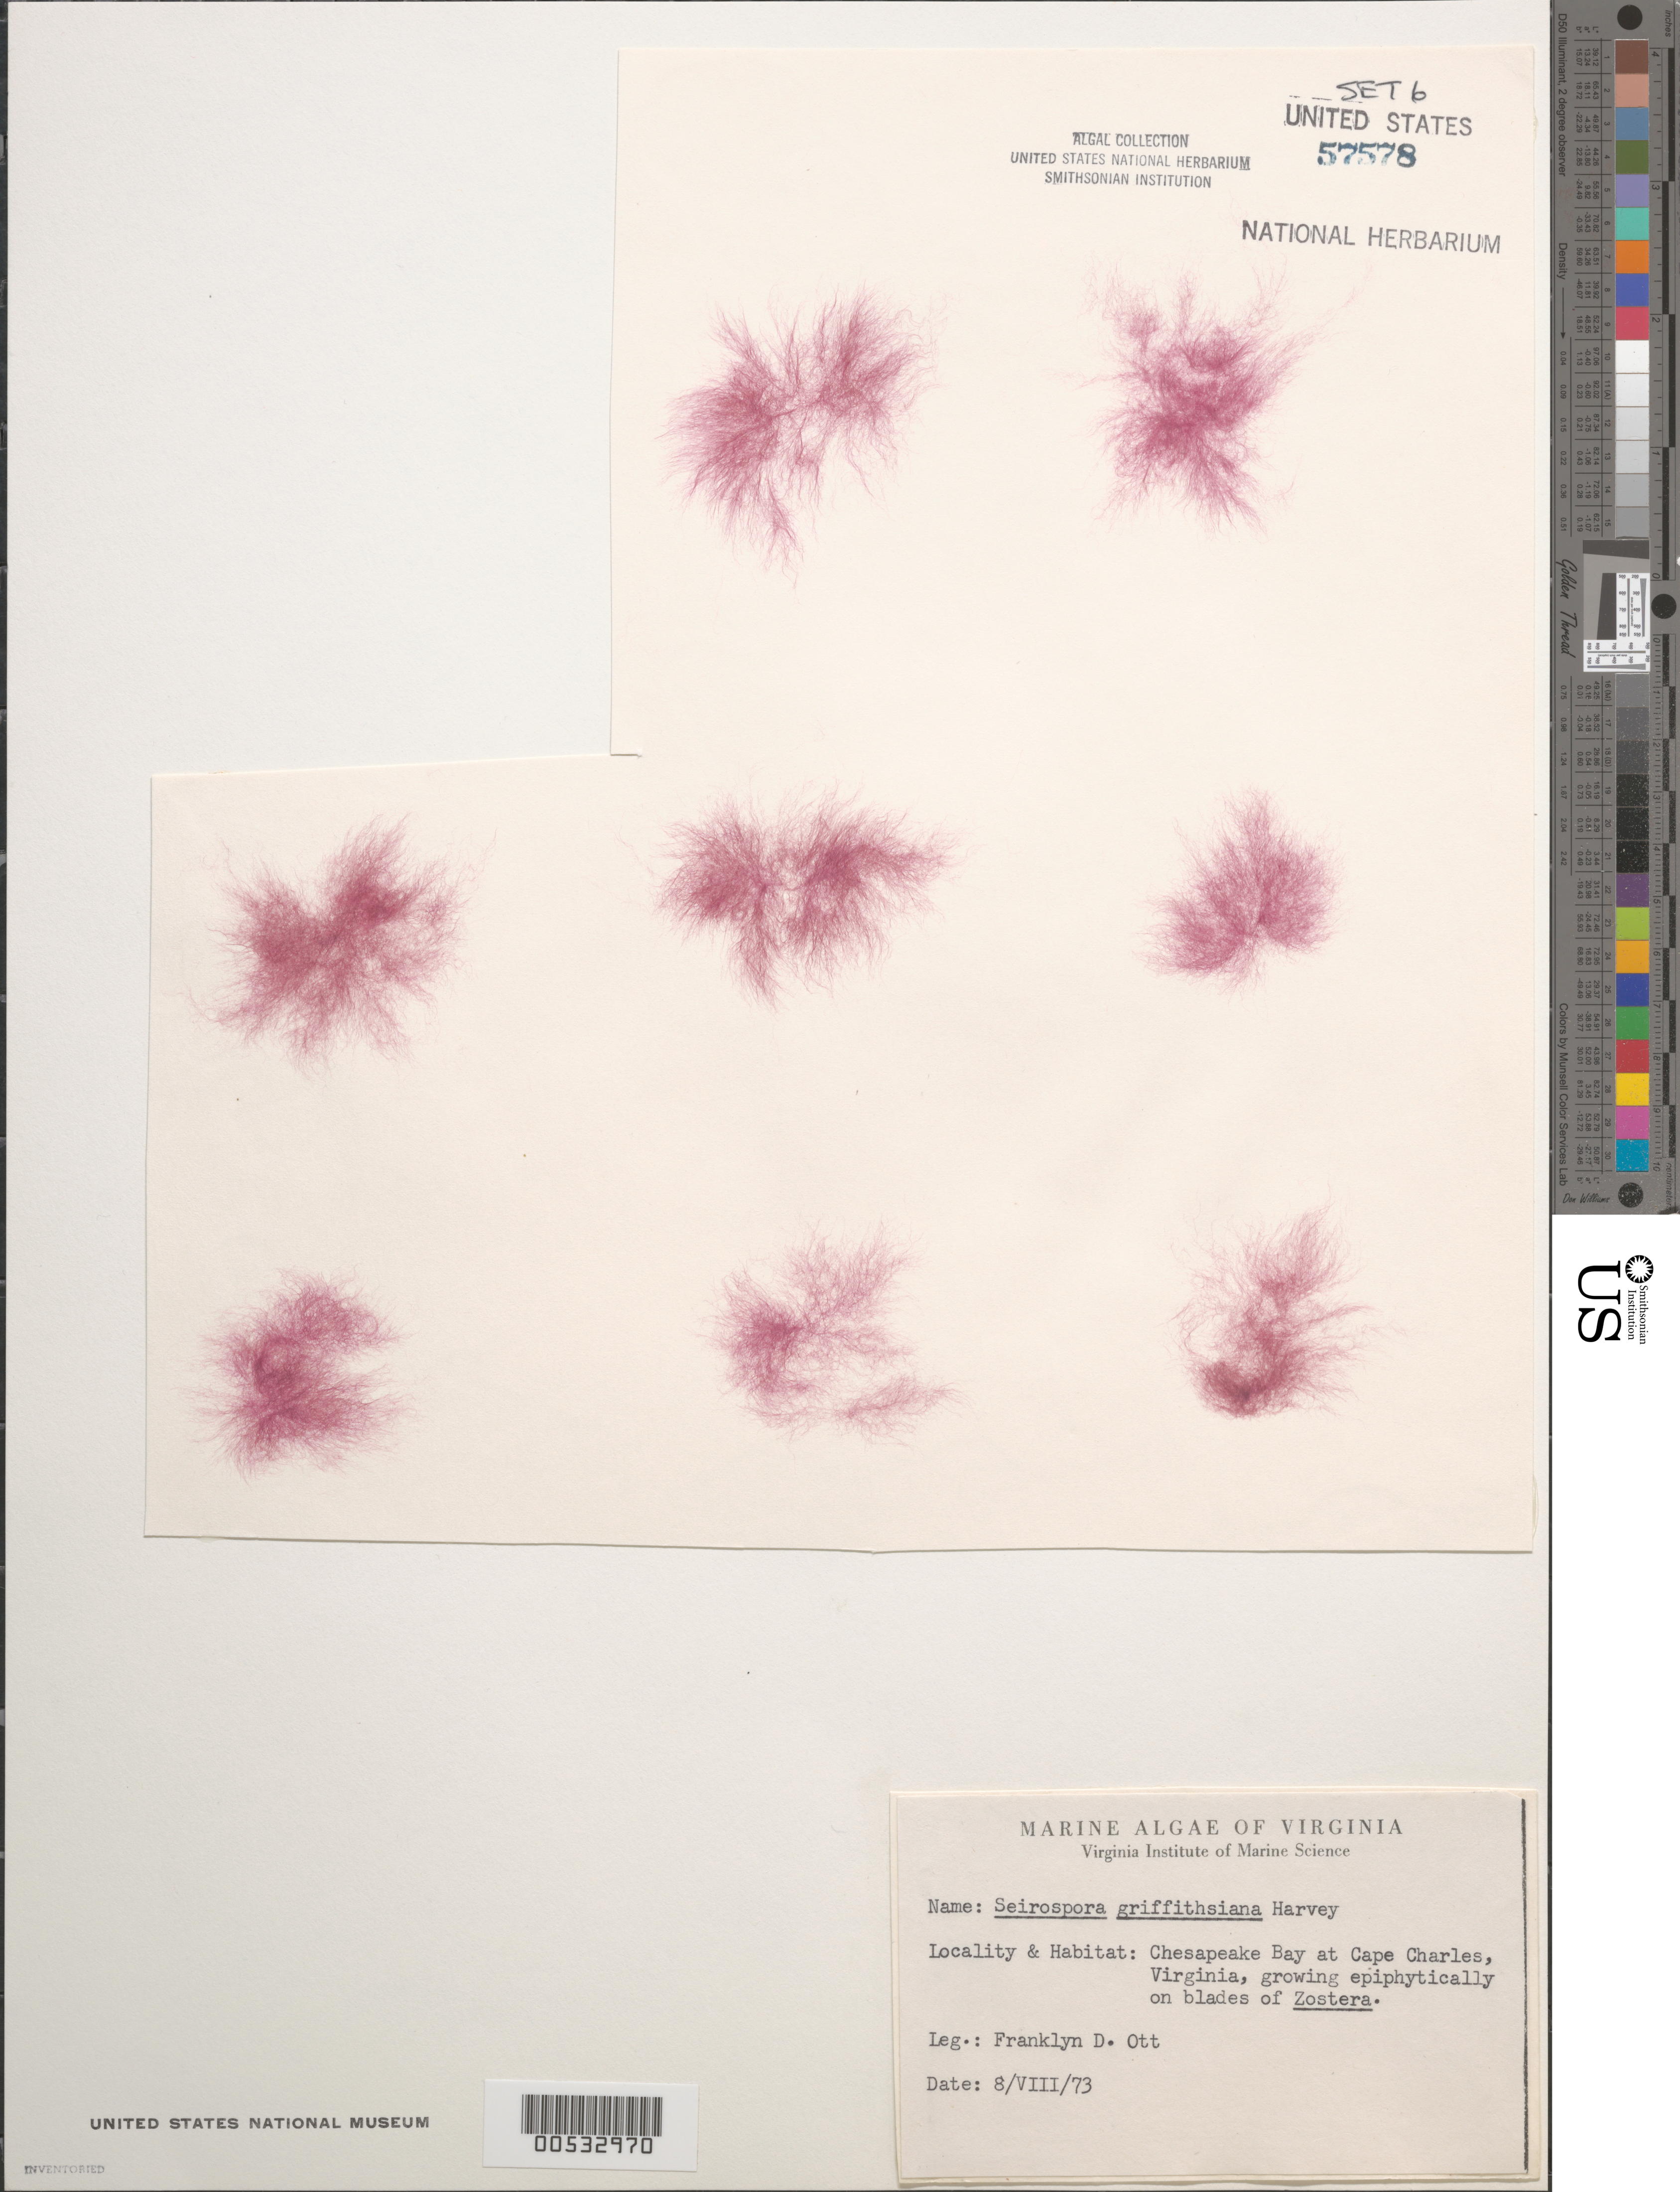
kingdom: Plantae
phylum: Rhodophyta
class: Florideophyceae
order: Ceramiales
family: Callithamniaceae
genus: Seirospora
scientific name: Seirospora interrupta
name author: (Sm.) F. Schmitz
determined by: Algae name updating Project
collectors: F. Ott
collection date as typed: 08 Aug 1973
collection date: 1973-08-08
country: United States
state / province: Virginia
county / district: Northampton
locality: Chesapeake Bay, Cape Charles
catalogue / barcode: US 57578